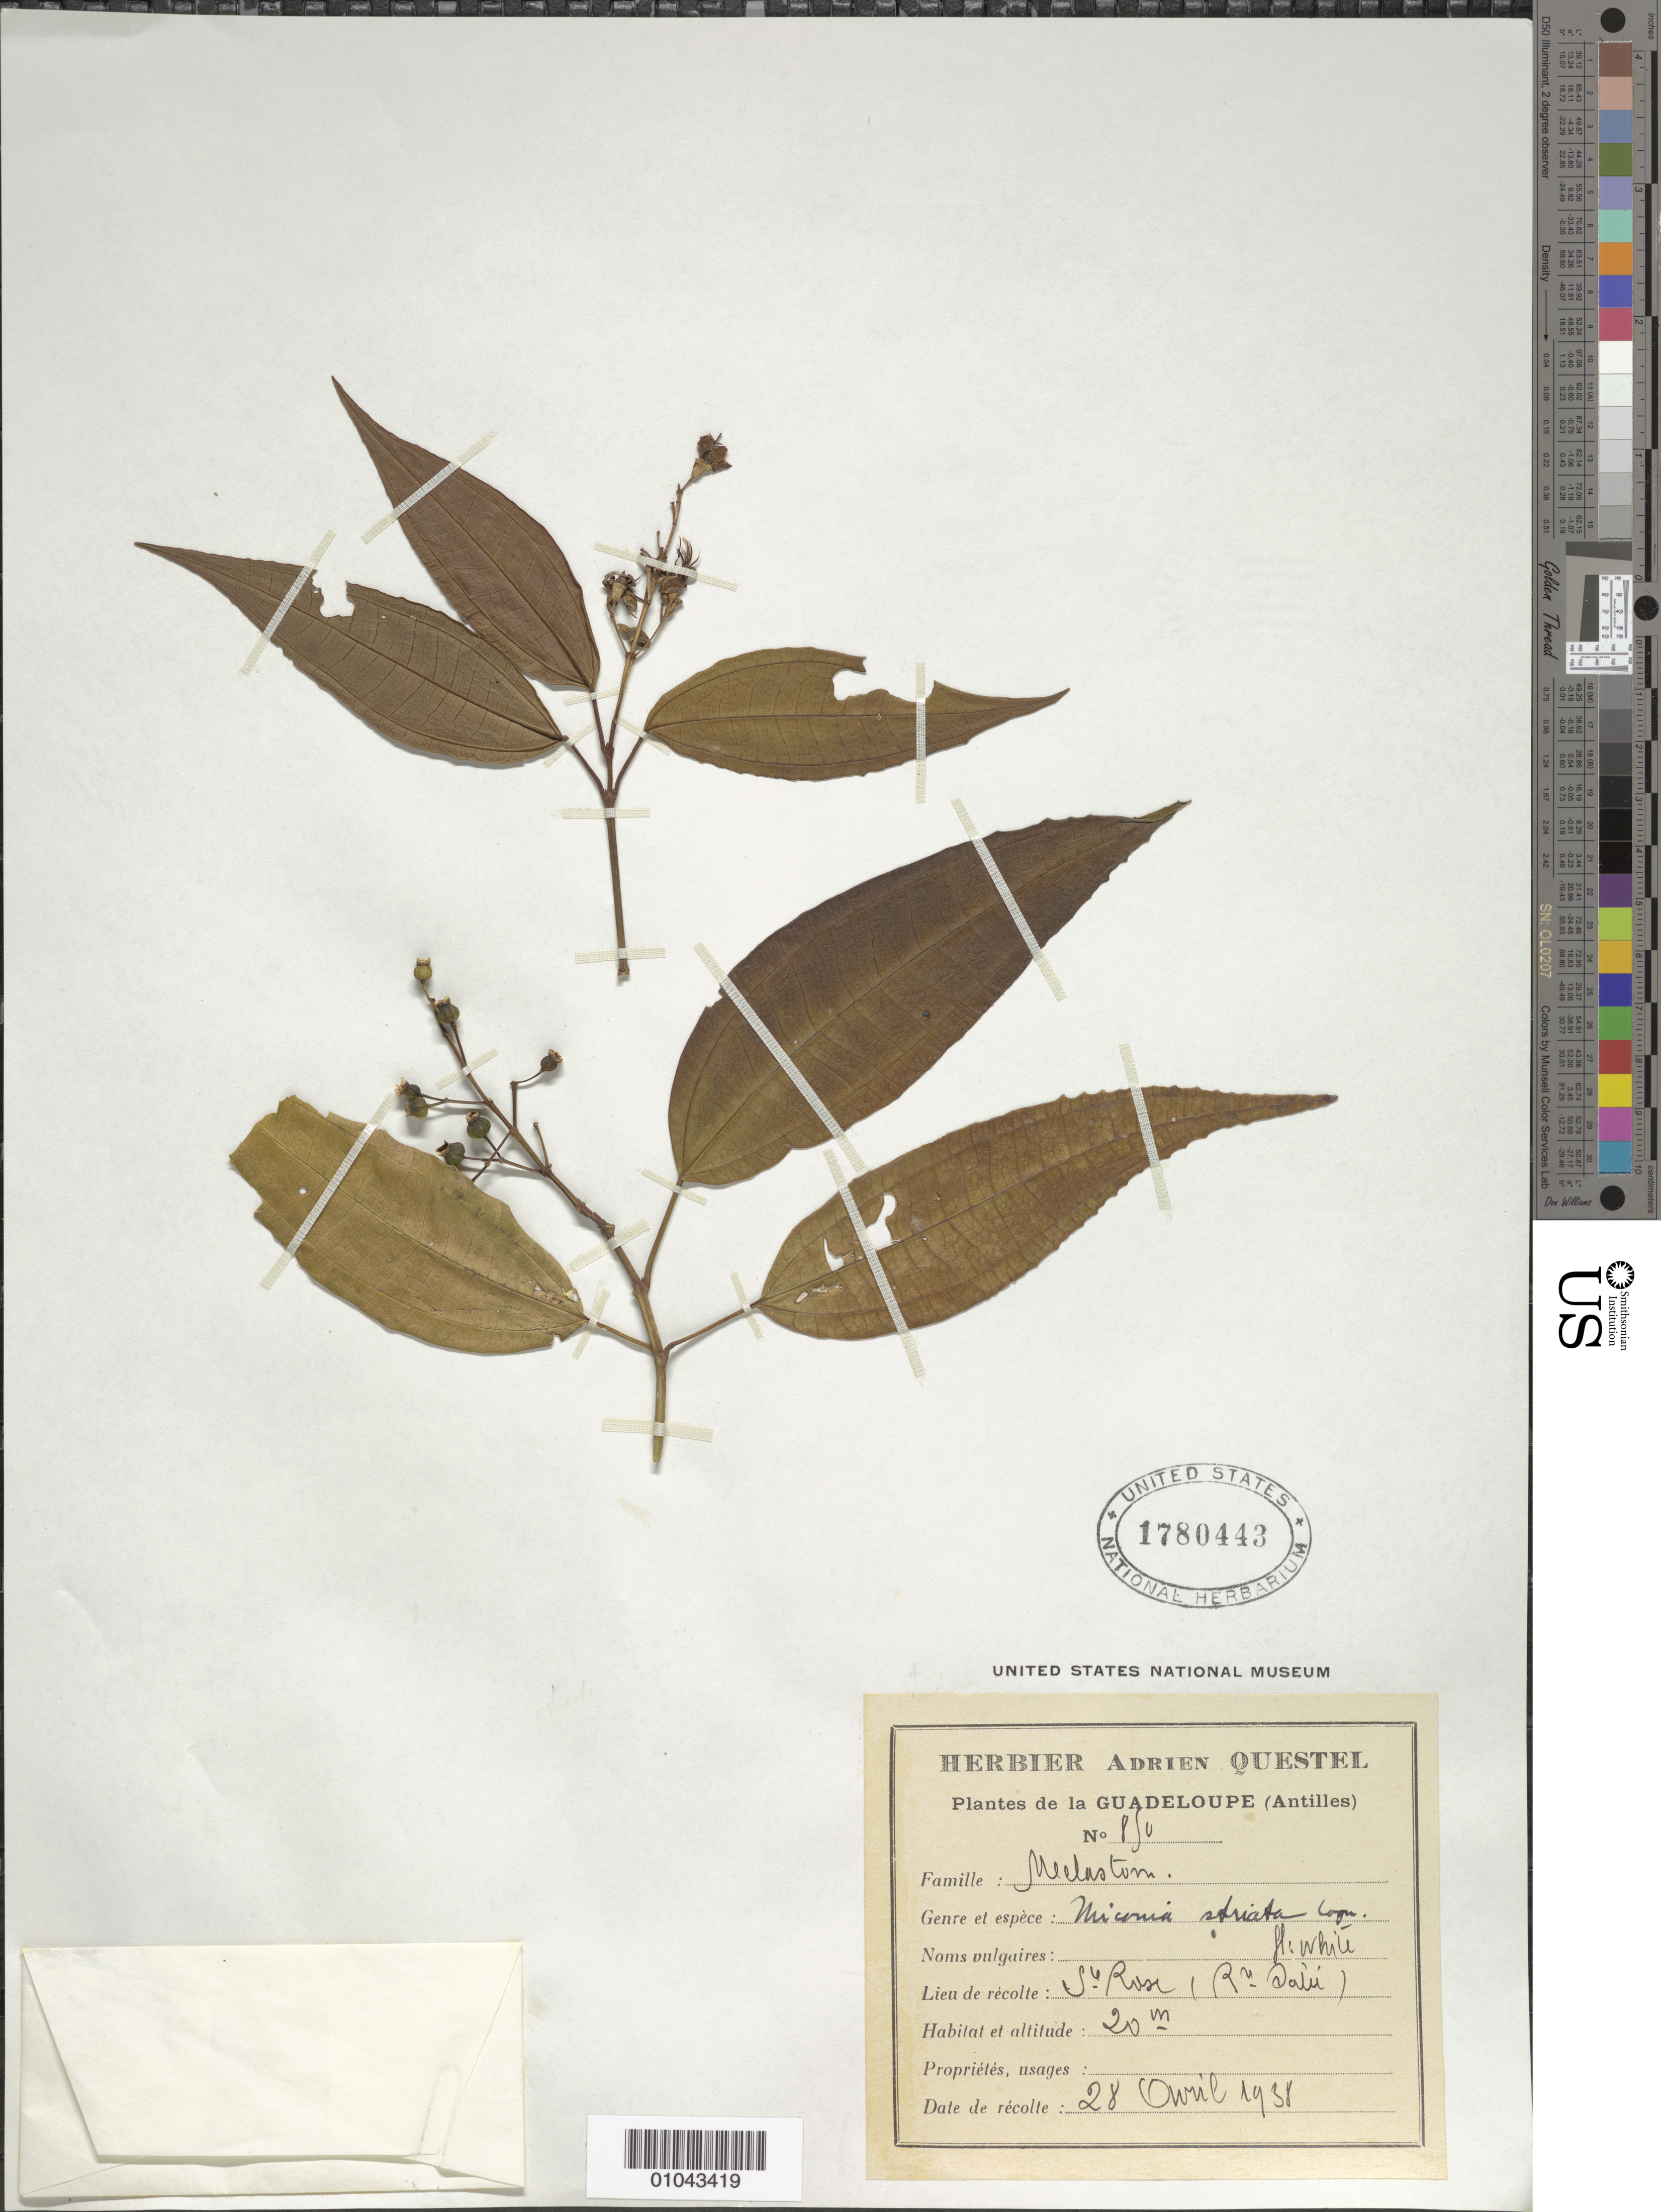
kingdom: Plantae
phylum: Tracheophyta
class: Magnoliopsida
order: Myrtales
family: Melastomataceae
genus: Miconia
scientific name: Miconia striata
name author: (Vahl) Cogn.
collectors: A. Questel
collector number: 850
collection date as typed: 28 Apr 1938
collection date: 1938-04-28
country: Guadeloupe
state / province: St. Rose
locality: St. Rose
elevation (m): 20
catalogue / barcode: US 1780443